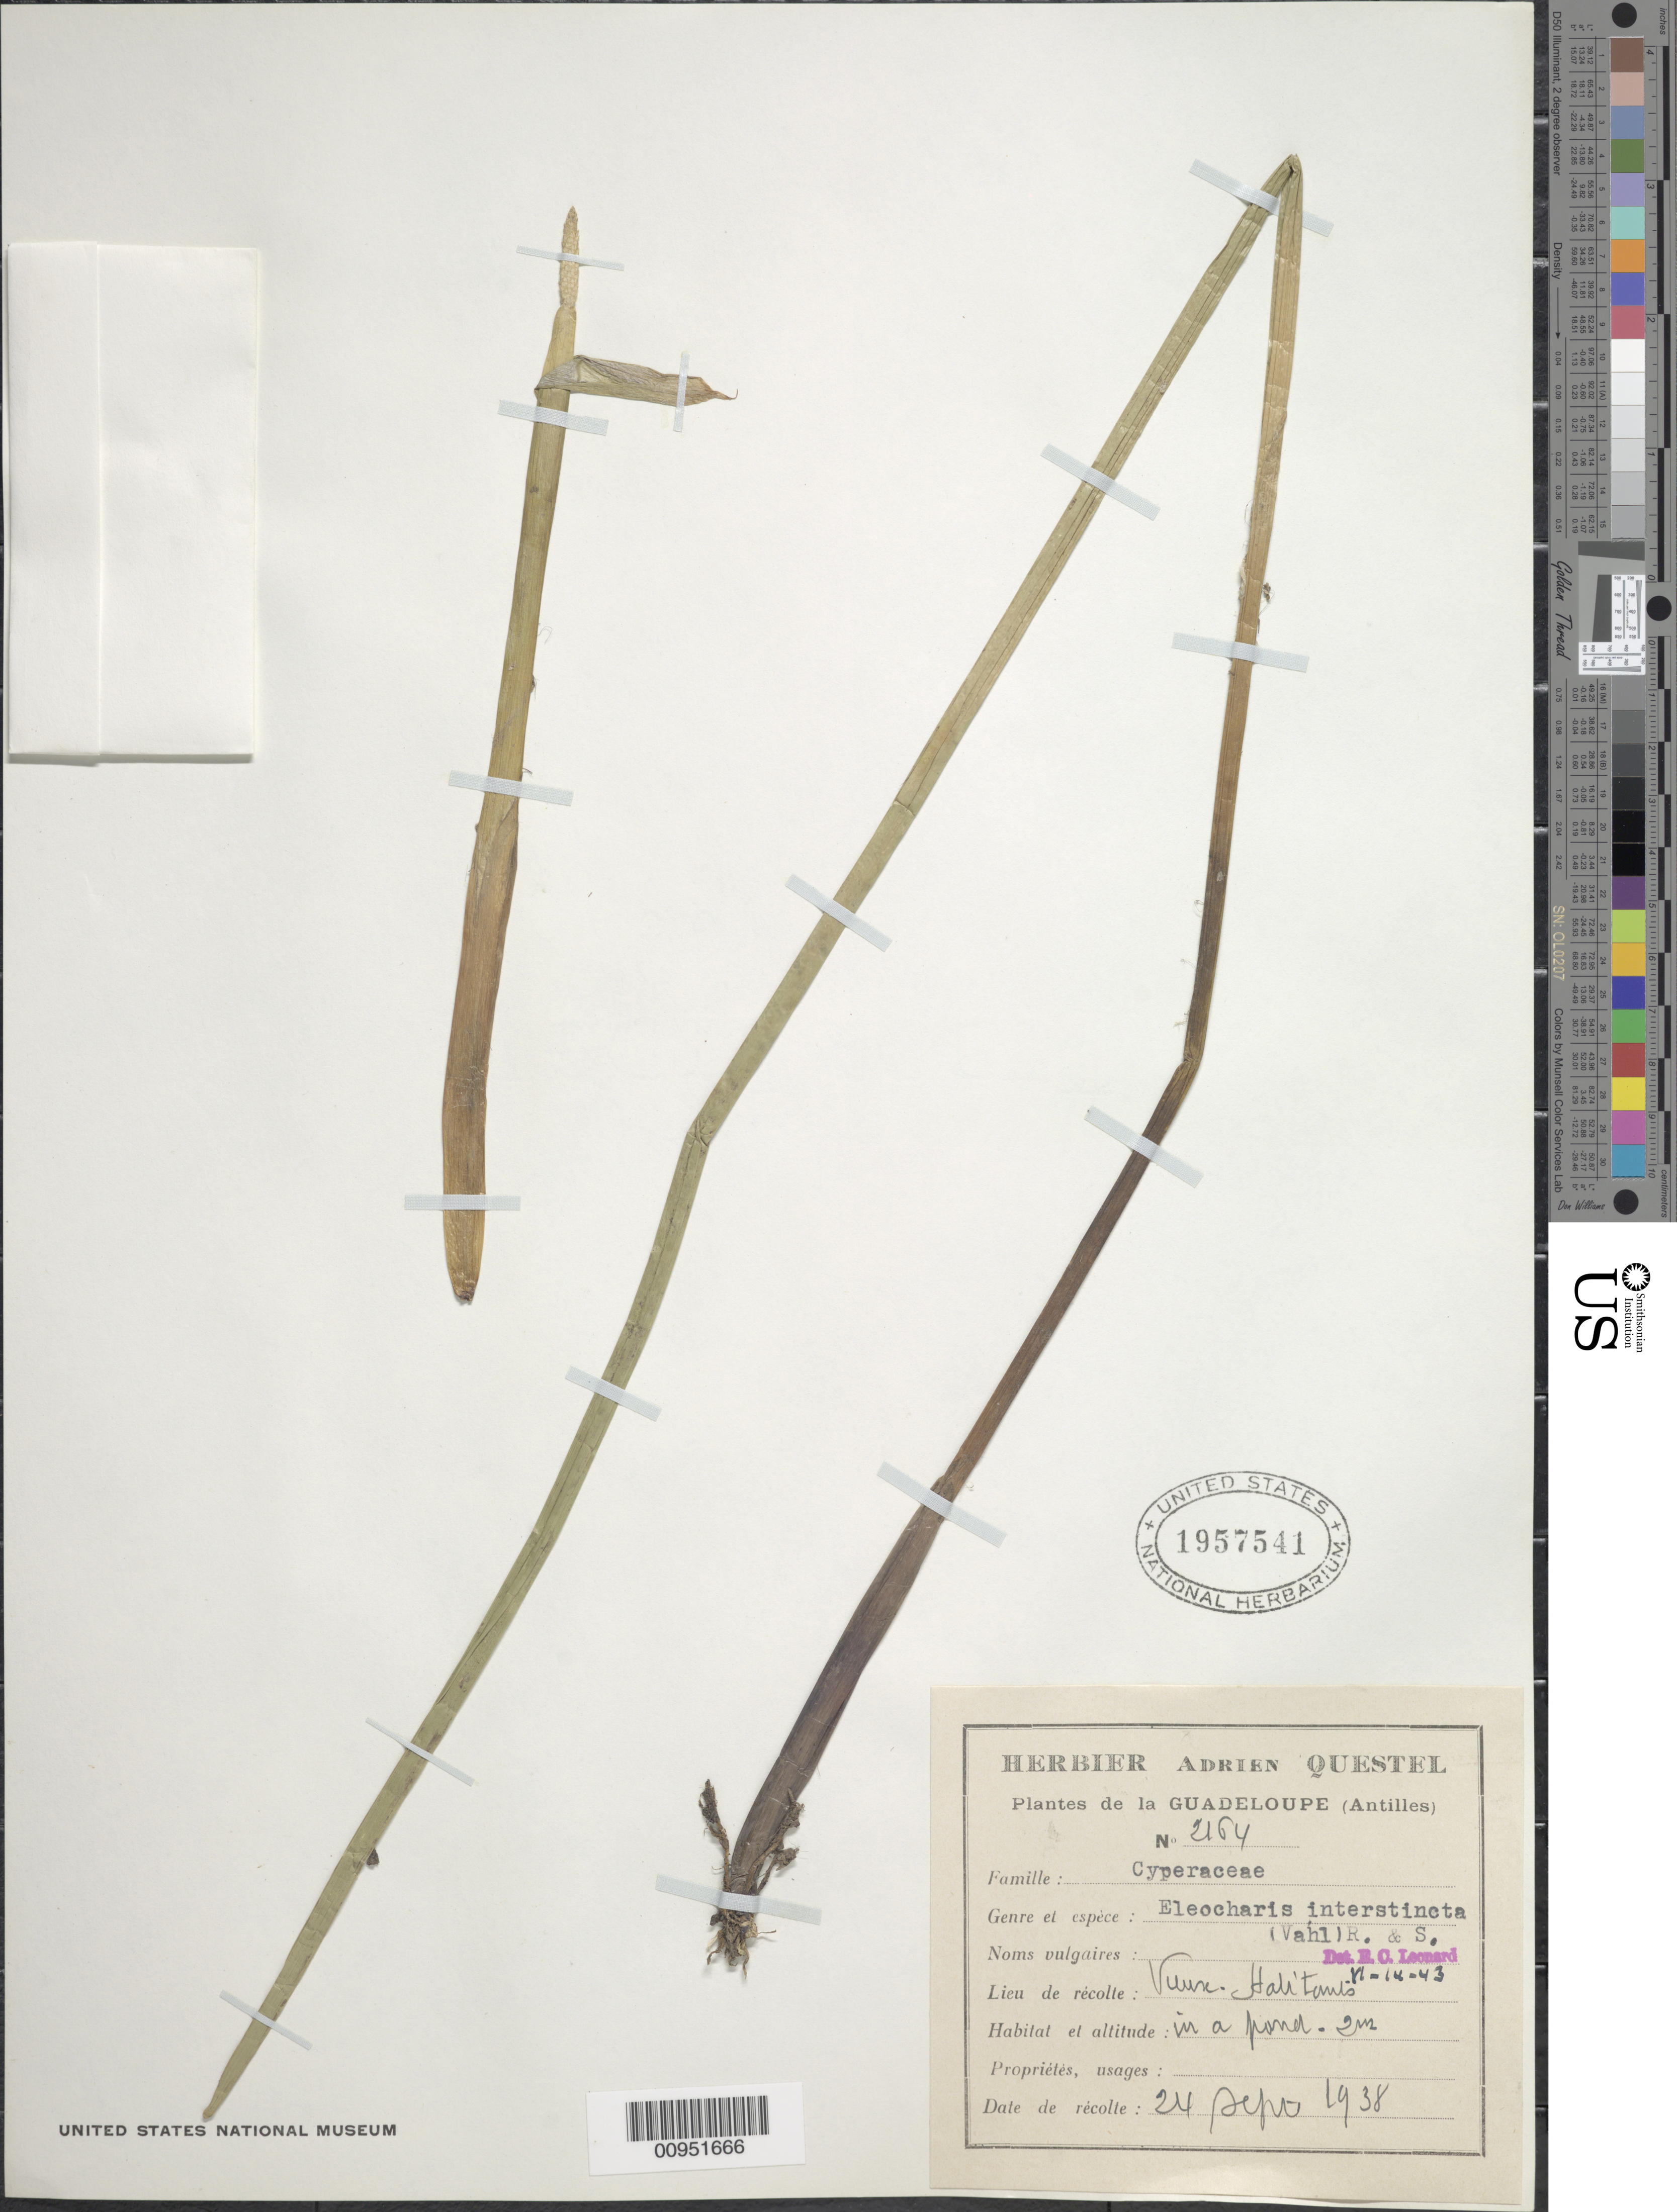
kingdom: Plantae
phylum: Tracheophyta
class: Liliopsida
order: Poales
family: Cyperaceae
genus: Eleocharis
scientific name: Eleocharis interstincta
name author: (Vahl) Roem. & Schult.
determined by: Leonard, Emery C., (US)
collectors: A. Questel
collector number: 2164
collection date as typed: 24 Sep 1938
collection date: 1938-09-24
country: Guadeloupe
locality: "Viluse Halitants"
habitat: In a pond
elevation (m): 2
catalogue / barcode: US 1957541